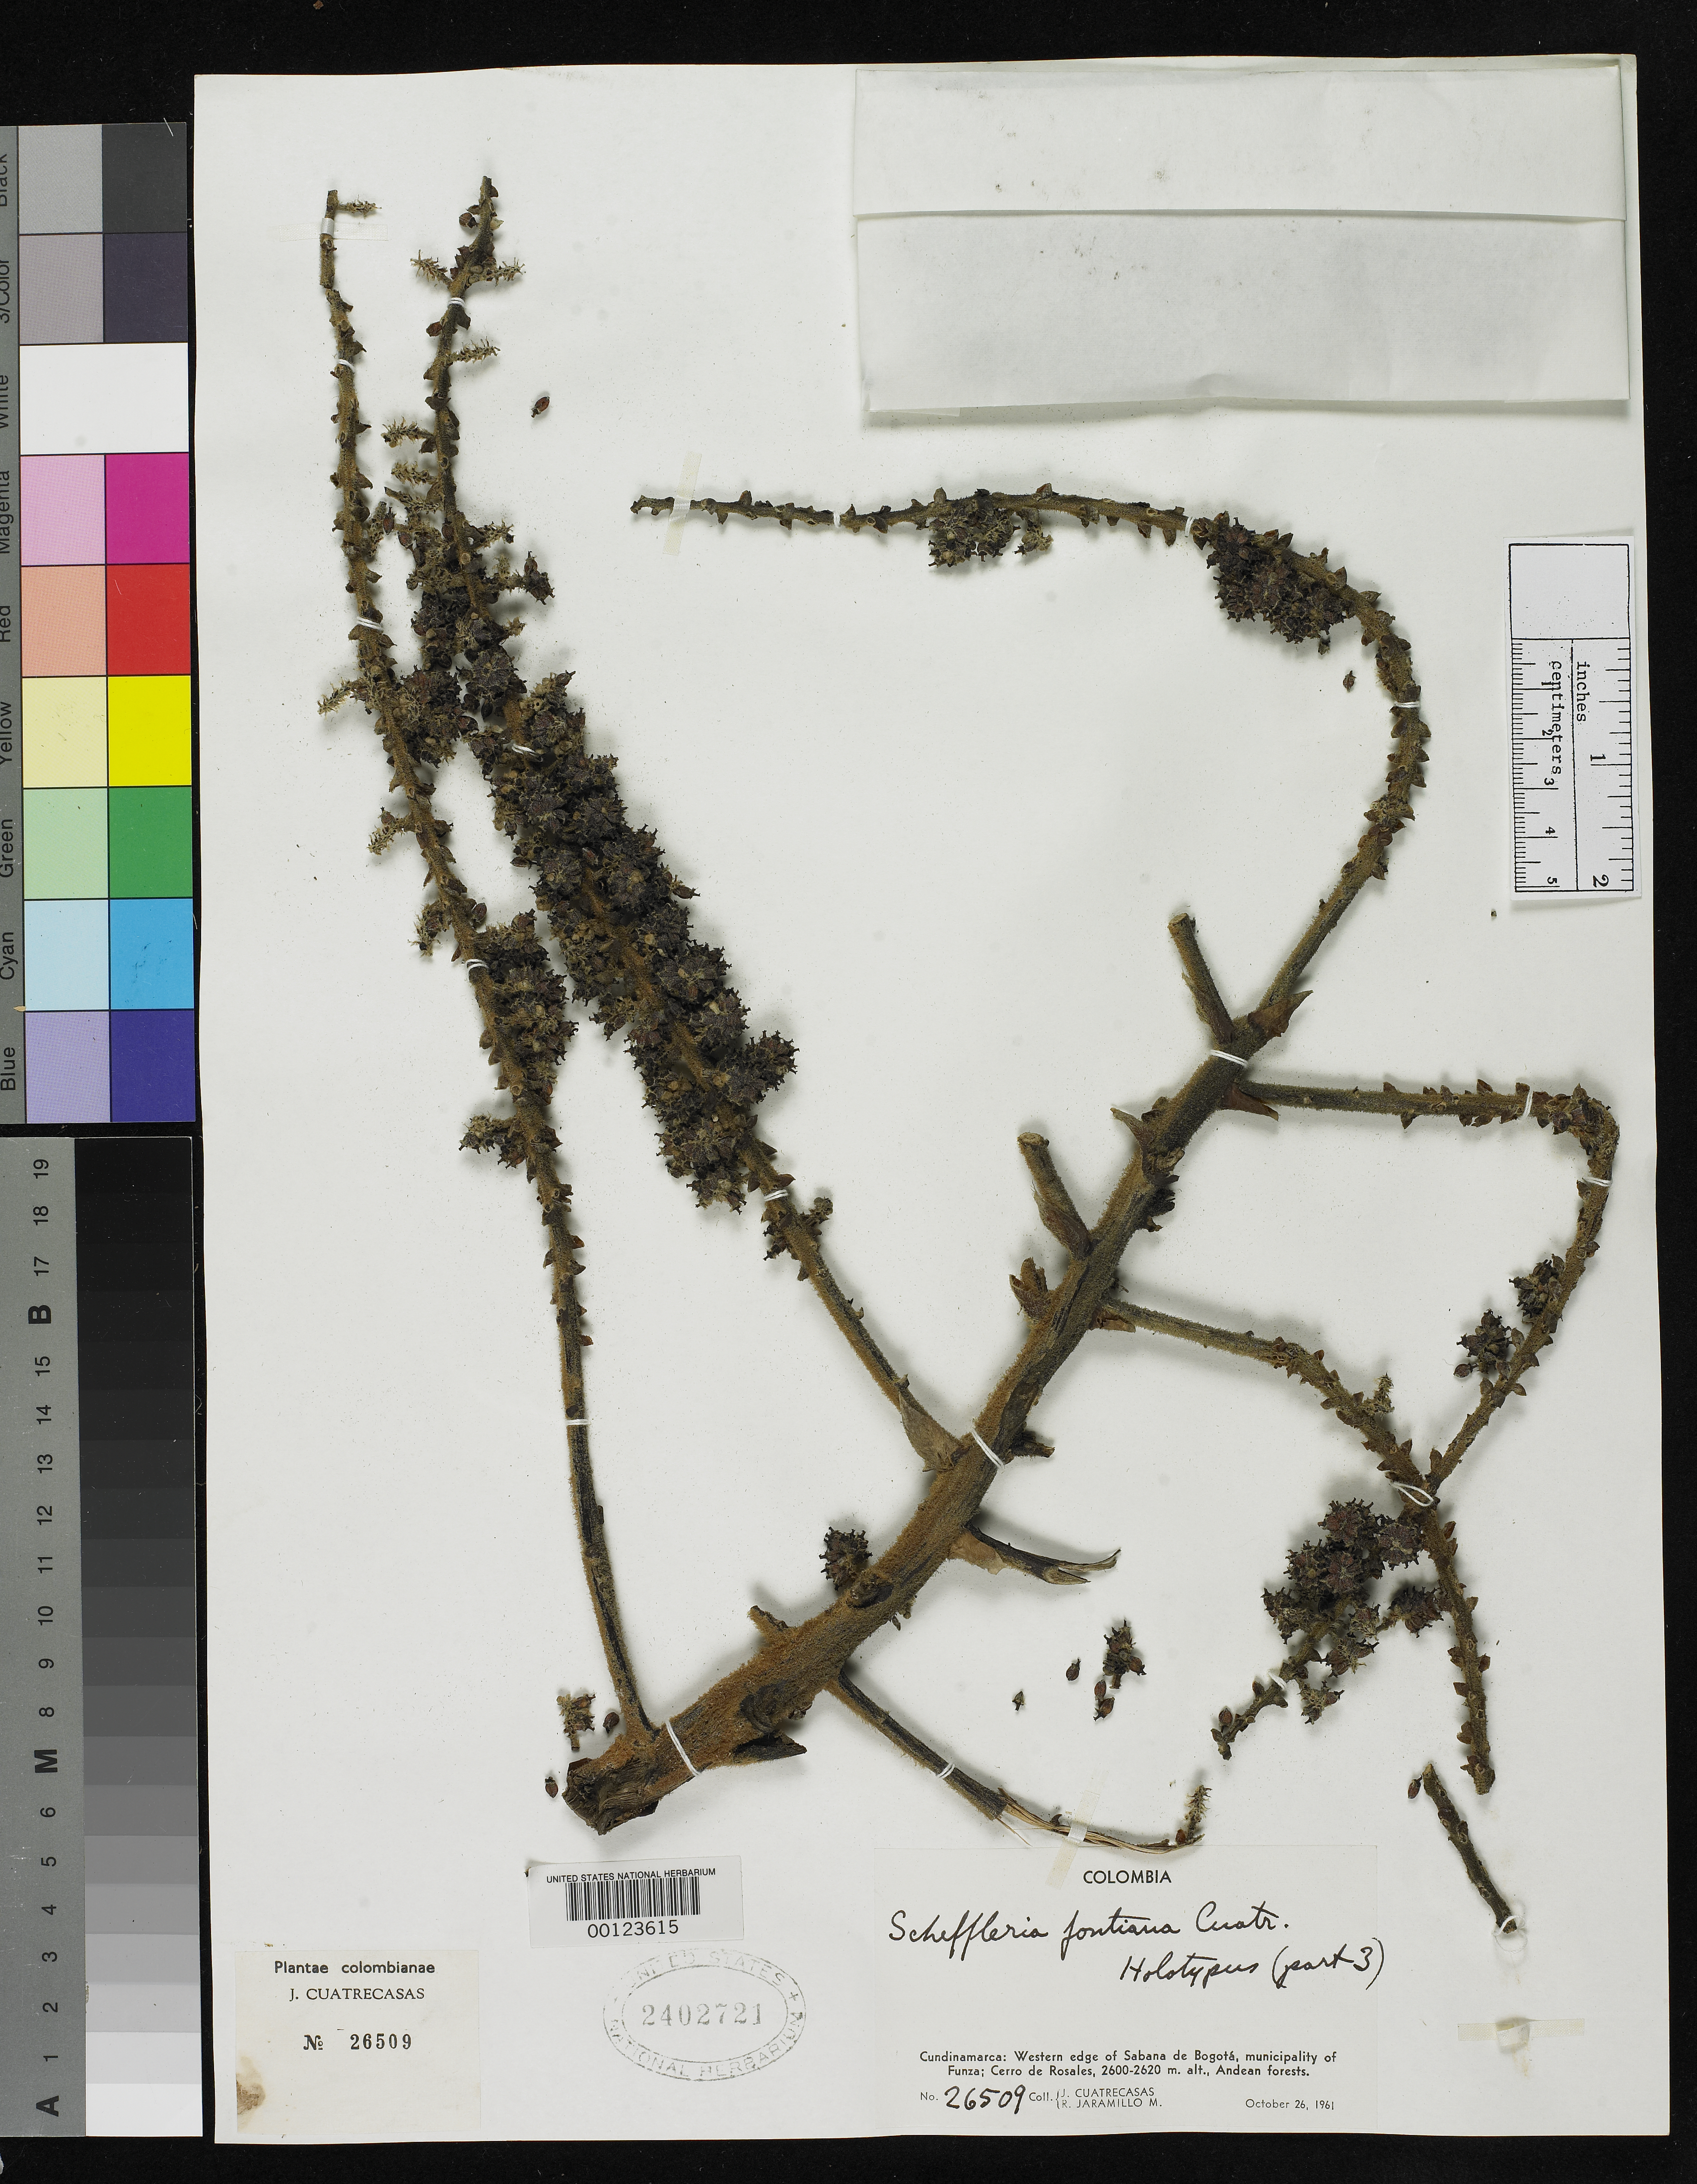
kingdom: Plantae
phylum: Tracheophyta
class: Magnoliopsida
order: Apiales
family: Araliaceae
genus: Schefflera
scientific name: Schefflera fontiana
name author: Cuatrec.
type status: Holotype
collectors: J. Cuatrecasas & R. Jaramillo M.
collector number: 26509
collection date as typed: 26 Oct 1961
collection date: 1961-10-26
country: Colombia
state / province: Cundinamarca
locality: Cerro de Rosales.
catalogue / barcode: US 2402721